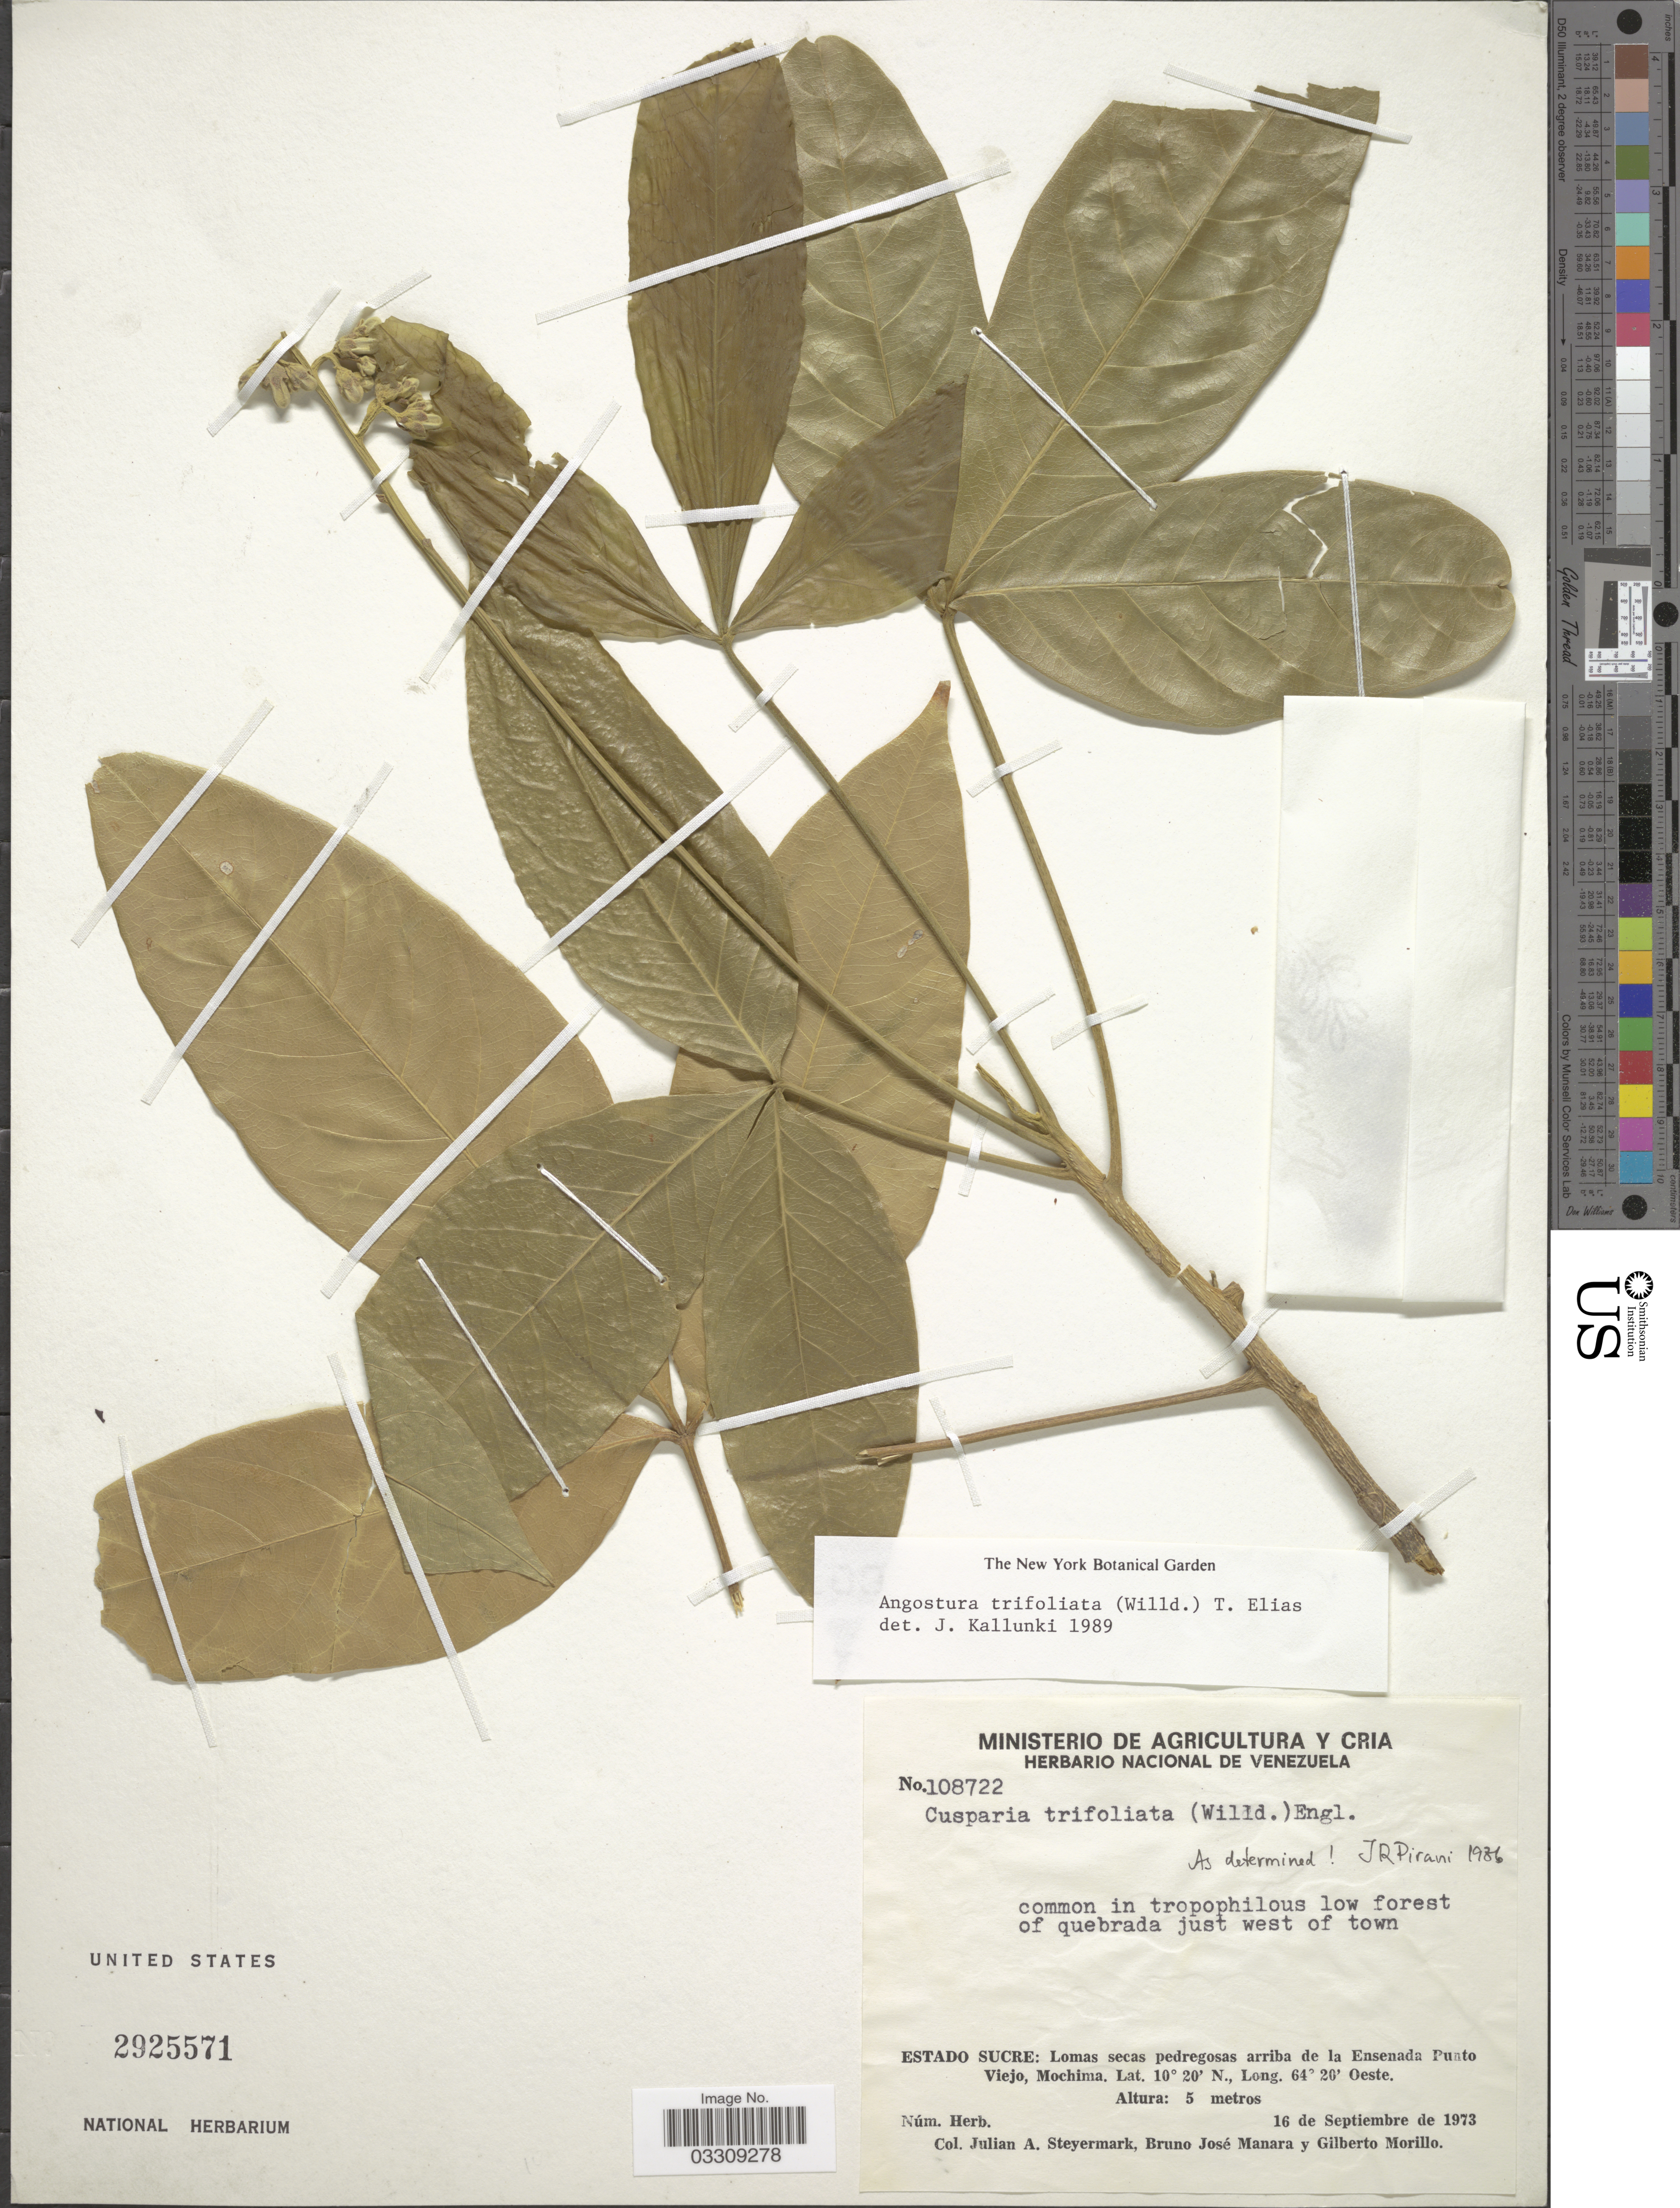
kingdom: Plantae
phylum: Tracheophyta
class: Magnoliopsida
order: Sapindales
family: Rutaceae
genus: Angostura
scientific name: Angostura trifoliata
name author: (Willd.) T.S. Elias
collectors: J. Steyermark, B. Manara & G. N. Morillo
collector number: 108722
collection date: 1973-09-16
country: Venezuela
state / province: Sucre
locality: Quebrada just west of town. Lomas secas pedregosas arriba de la Ensenada Punto Viejo, Mochima.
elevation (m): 5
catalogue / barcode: US 2925571